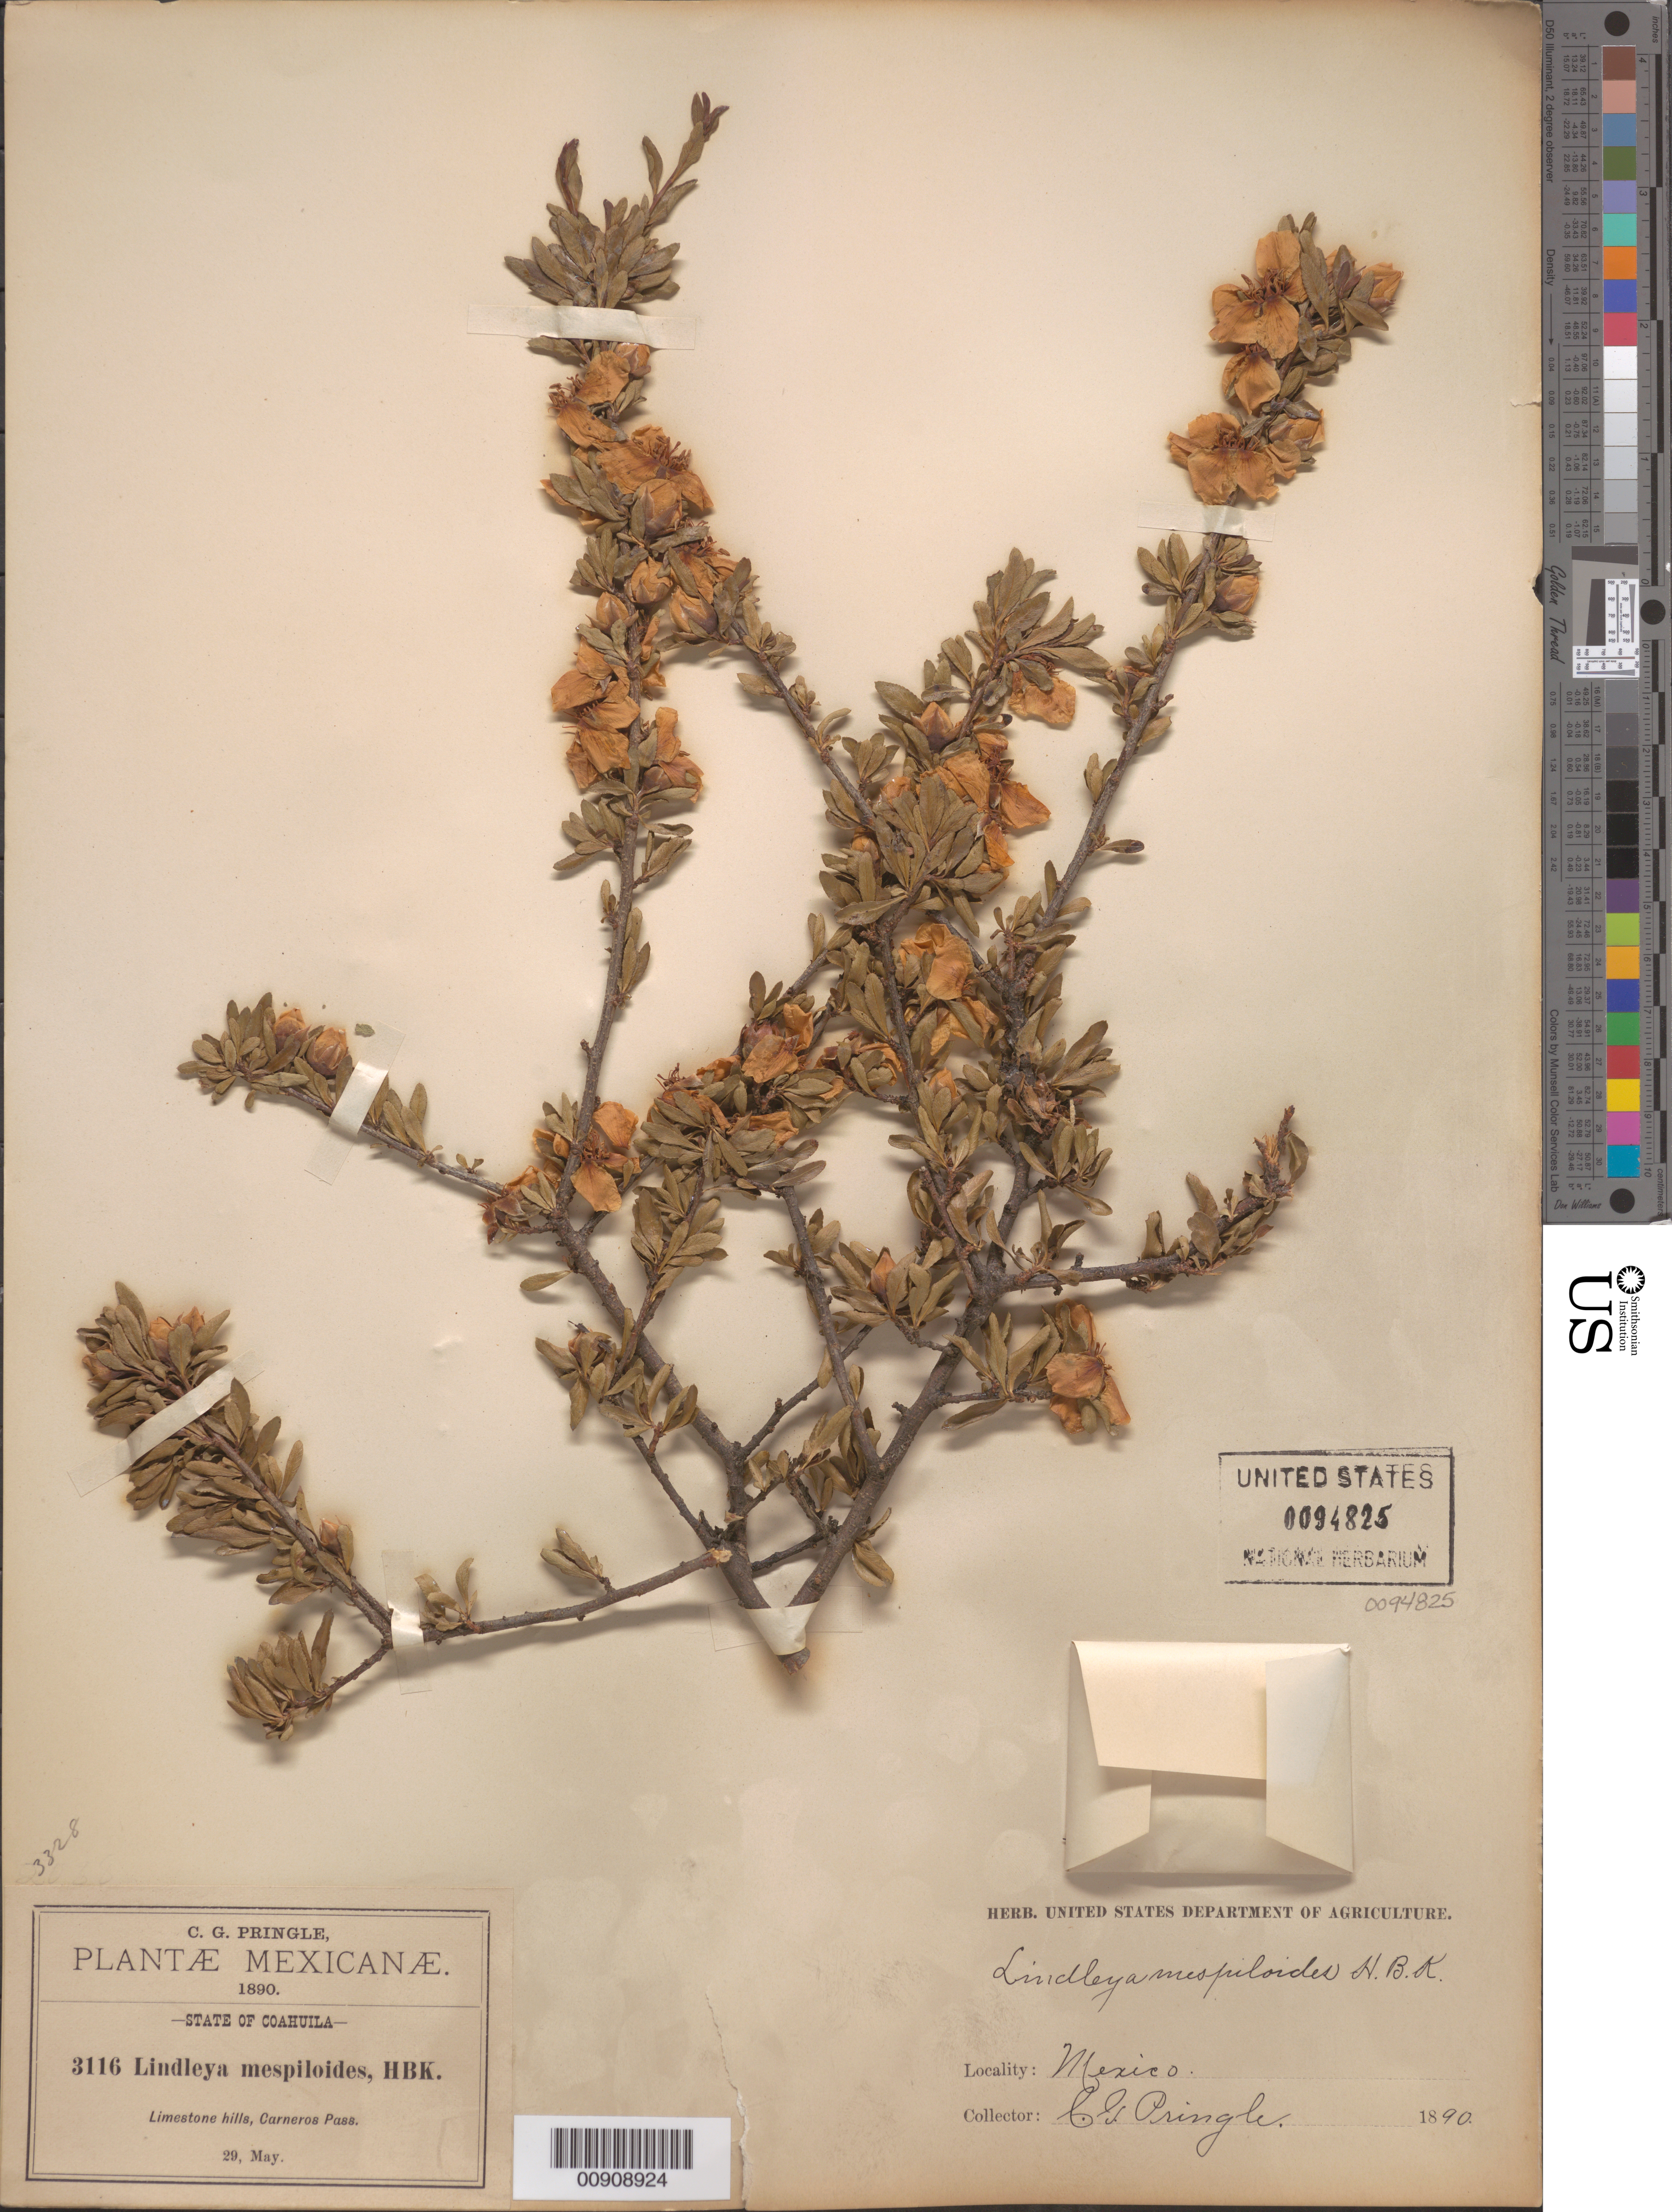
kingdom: Plantae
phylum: Tracheophyta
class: Magnoliopsida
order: Rosales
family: Rosaceae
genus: Lindleya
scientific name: Lindleya mespiloides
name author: Kunth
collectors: C. G. Pringle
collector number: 3116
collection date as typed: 29 May 1890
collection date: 1890-05-29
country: Mexico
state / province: Coahuila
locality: Carneros Pass, State of Coahuila.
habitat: Limestone hills.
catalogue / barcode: US 94825